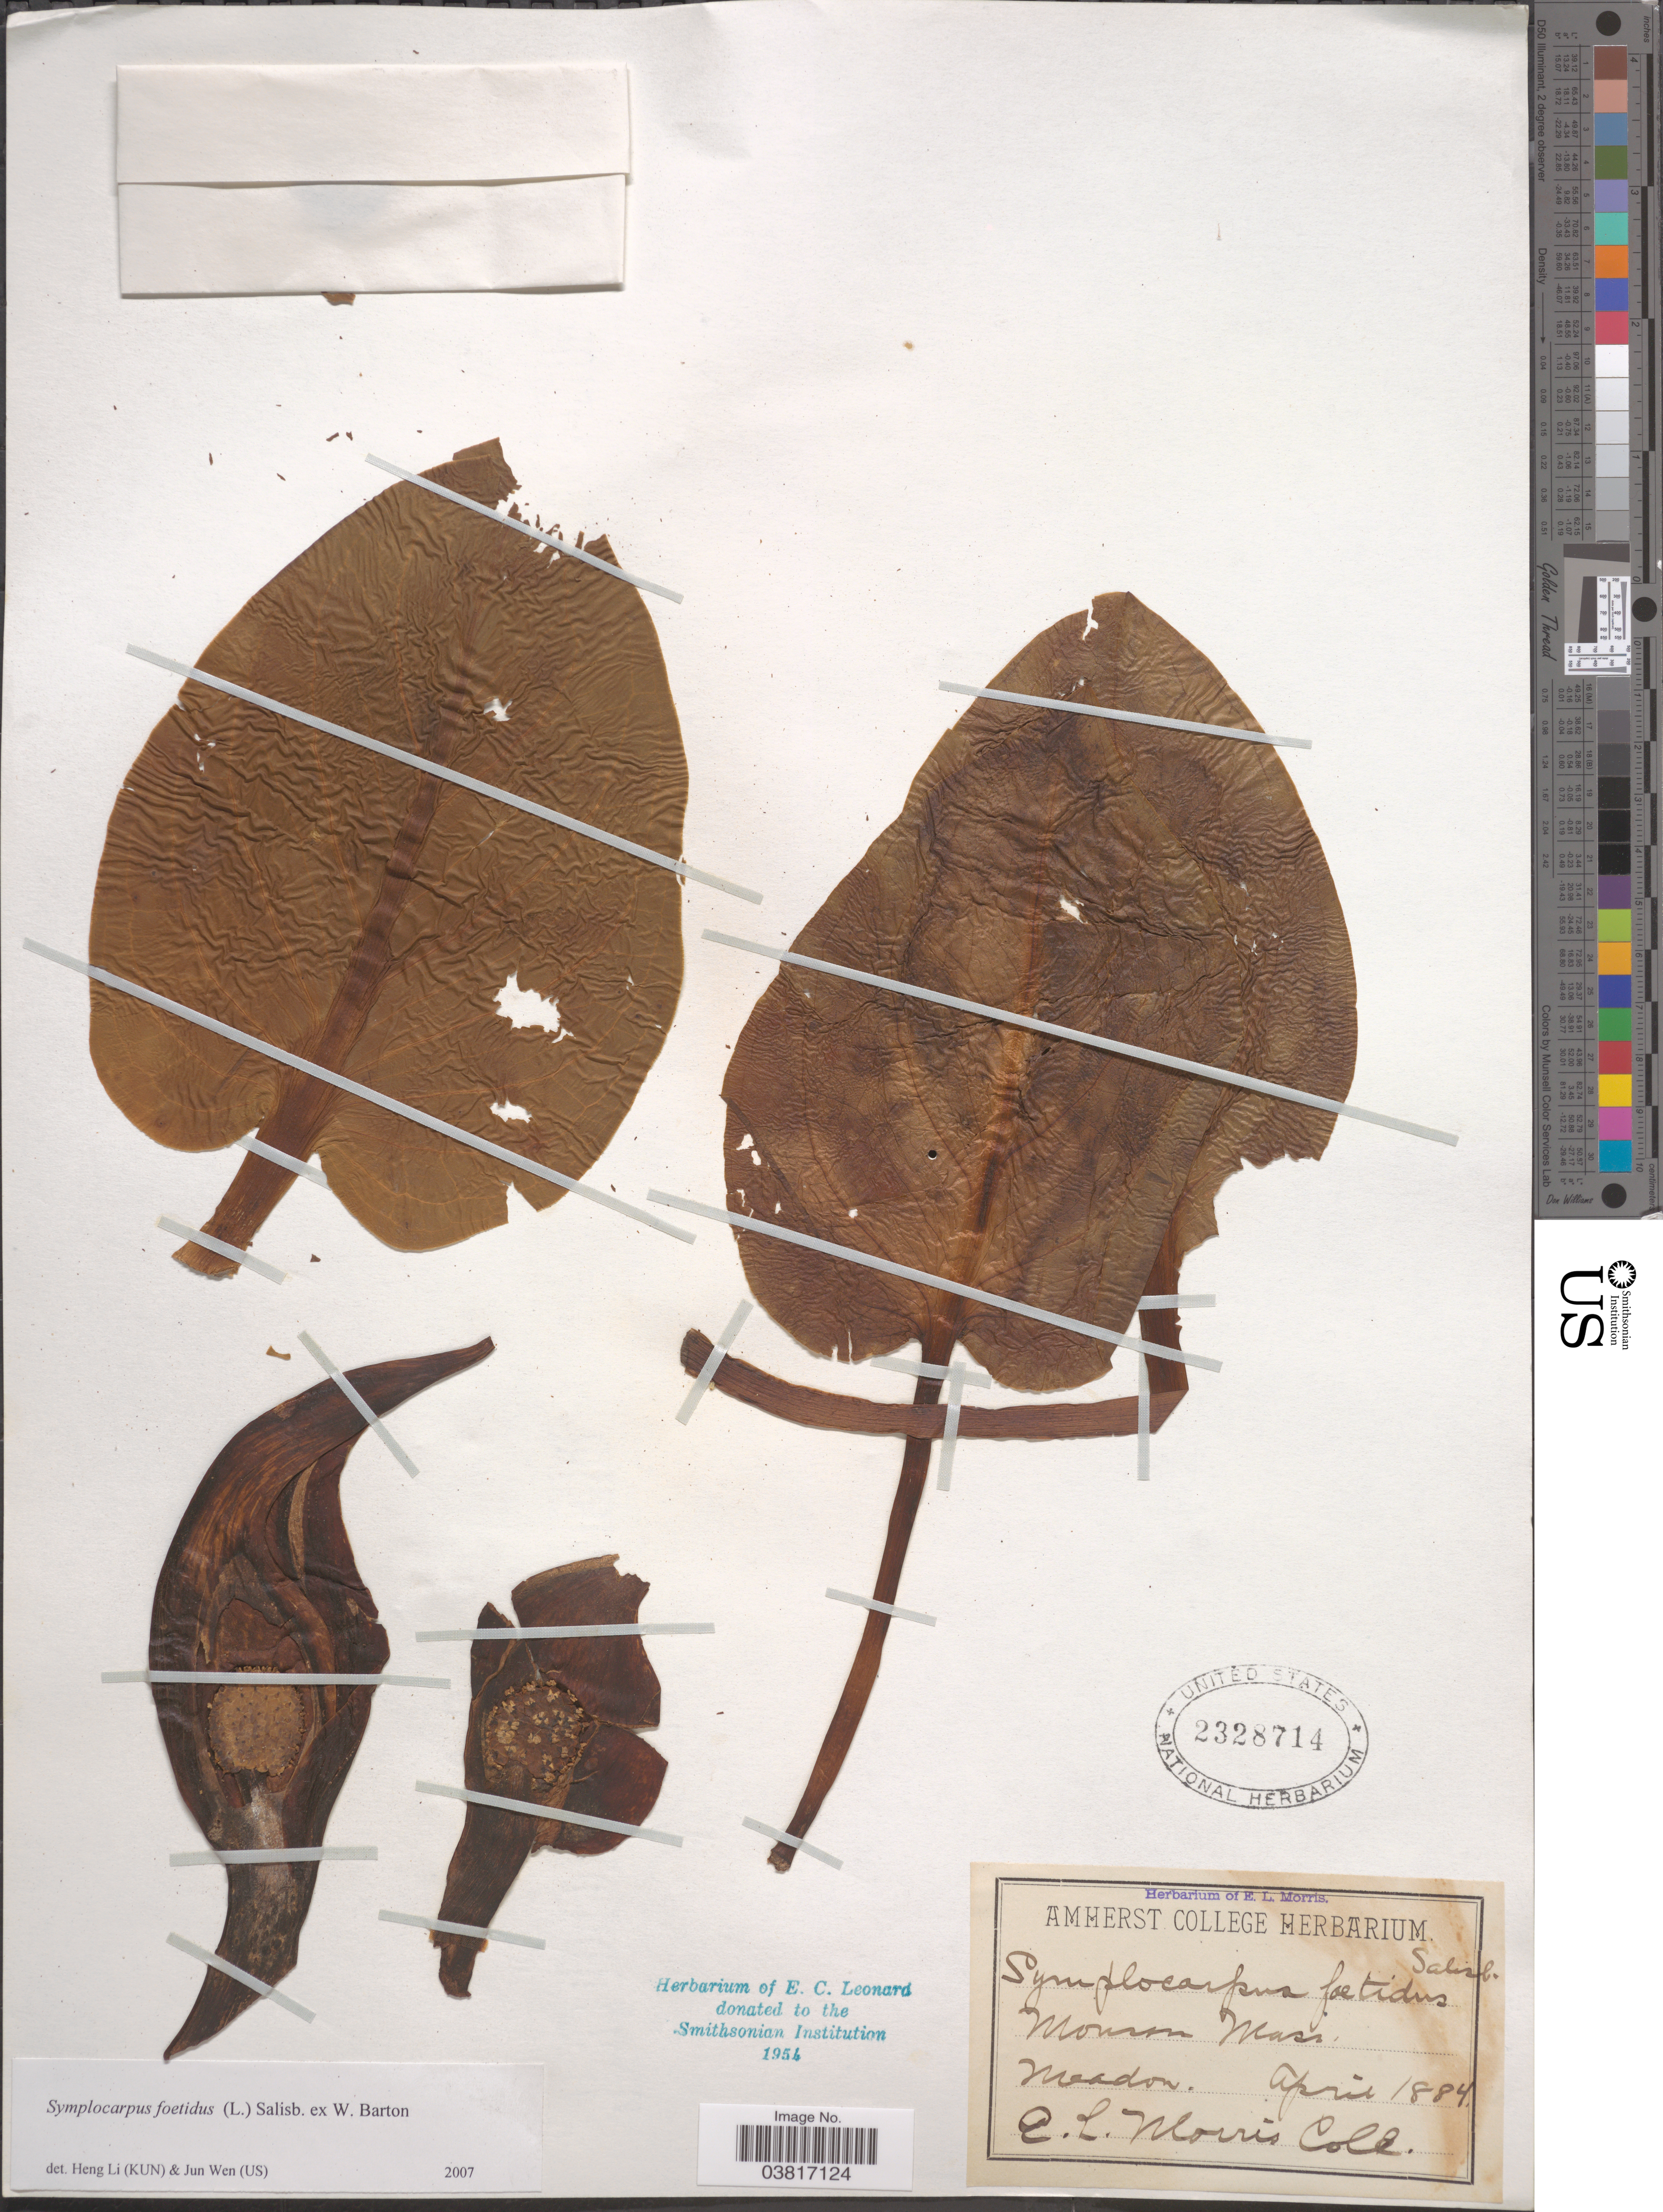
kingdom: Plantae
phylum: Tracheophyta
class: Liliopsida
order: Alismatales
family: Araceae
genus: Symplocarpus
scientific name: Symplocarpus foetidus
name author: (L.) W. Salisb. ex W.P.C. Barton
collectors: E. Morris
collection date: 1884-04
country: United States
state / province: Massachusetts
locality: Monson.Meadow.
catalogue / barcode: US 2328714